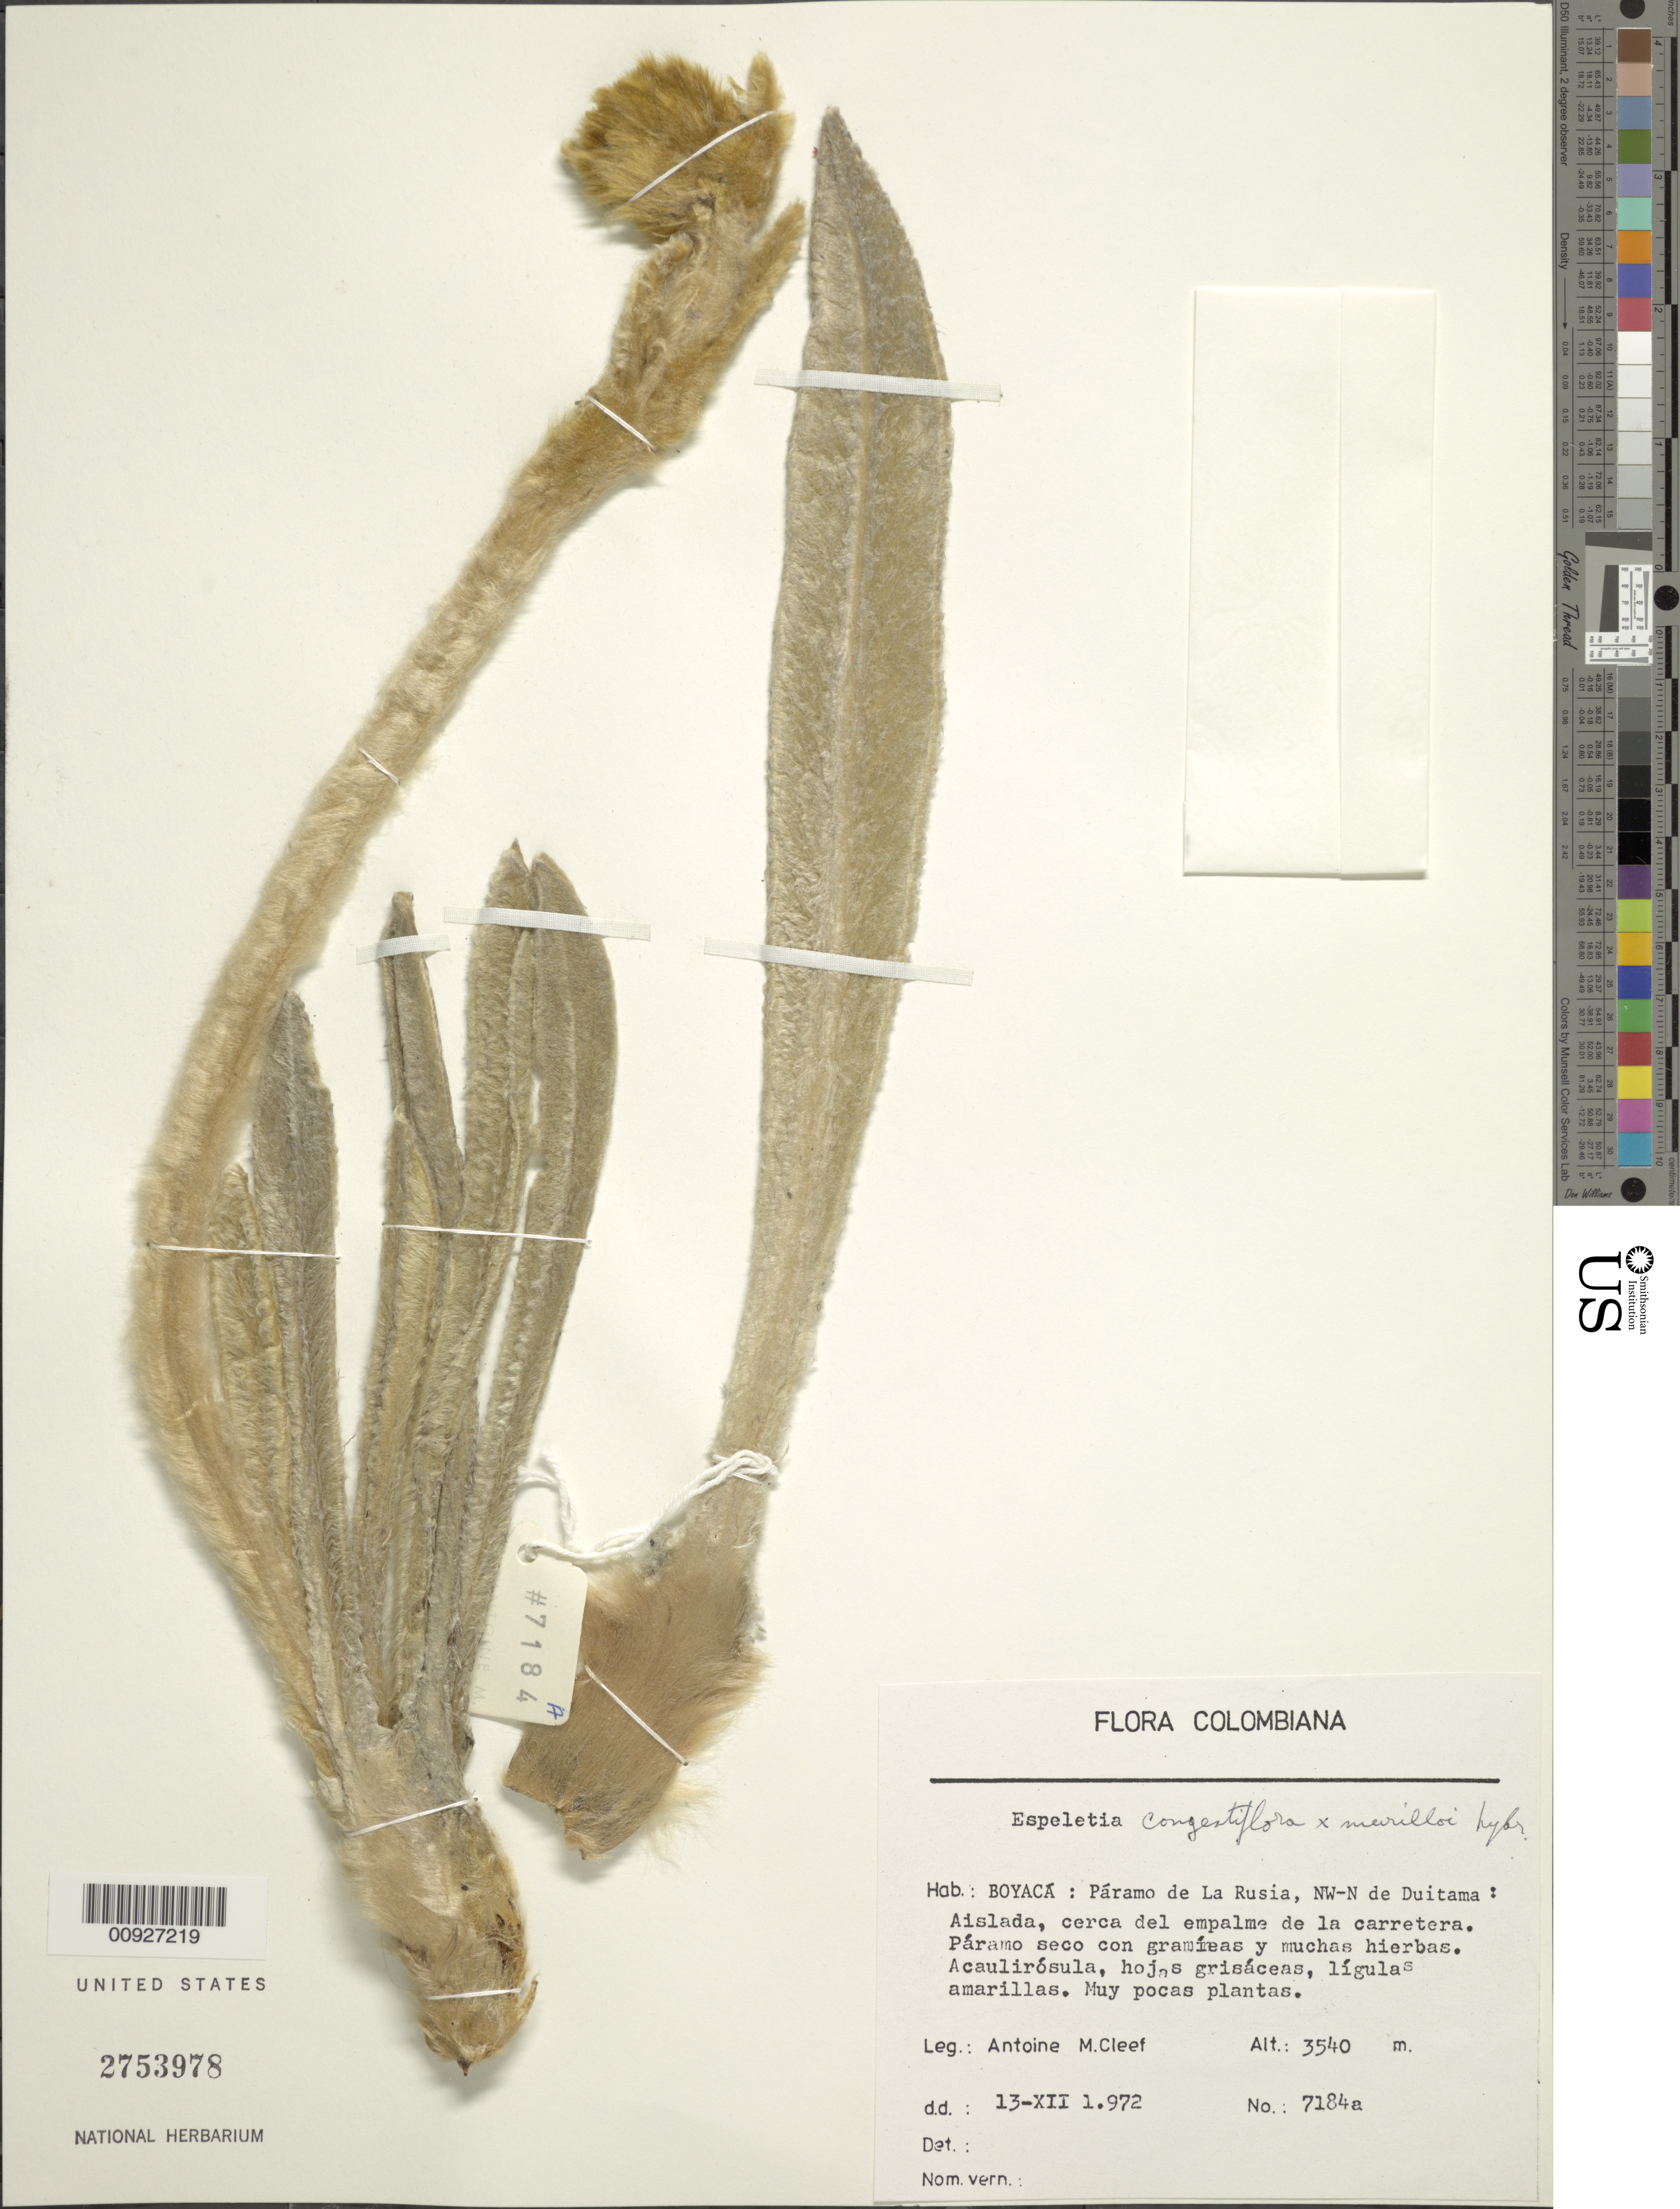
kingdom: Plantae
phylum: Tracheophyta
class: Magnoliopsida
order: Asterales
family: Asteraceae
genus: Espeletia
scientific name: Espeletia congestiflora x E. murilloi Cuatrec.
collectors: A. M. Cleef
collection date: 1972-12-13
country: Colombia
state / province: Boyacá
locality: Paramo de La Rusia. Páramo de La Rusia, NW-N de Duitama: Aislada, cerca del empalme de la carretara.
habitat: Páramo seco con gramíneas y muchas hierbas. Muy pocas plantas.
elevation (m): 3540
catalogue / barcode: US 2753978